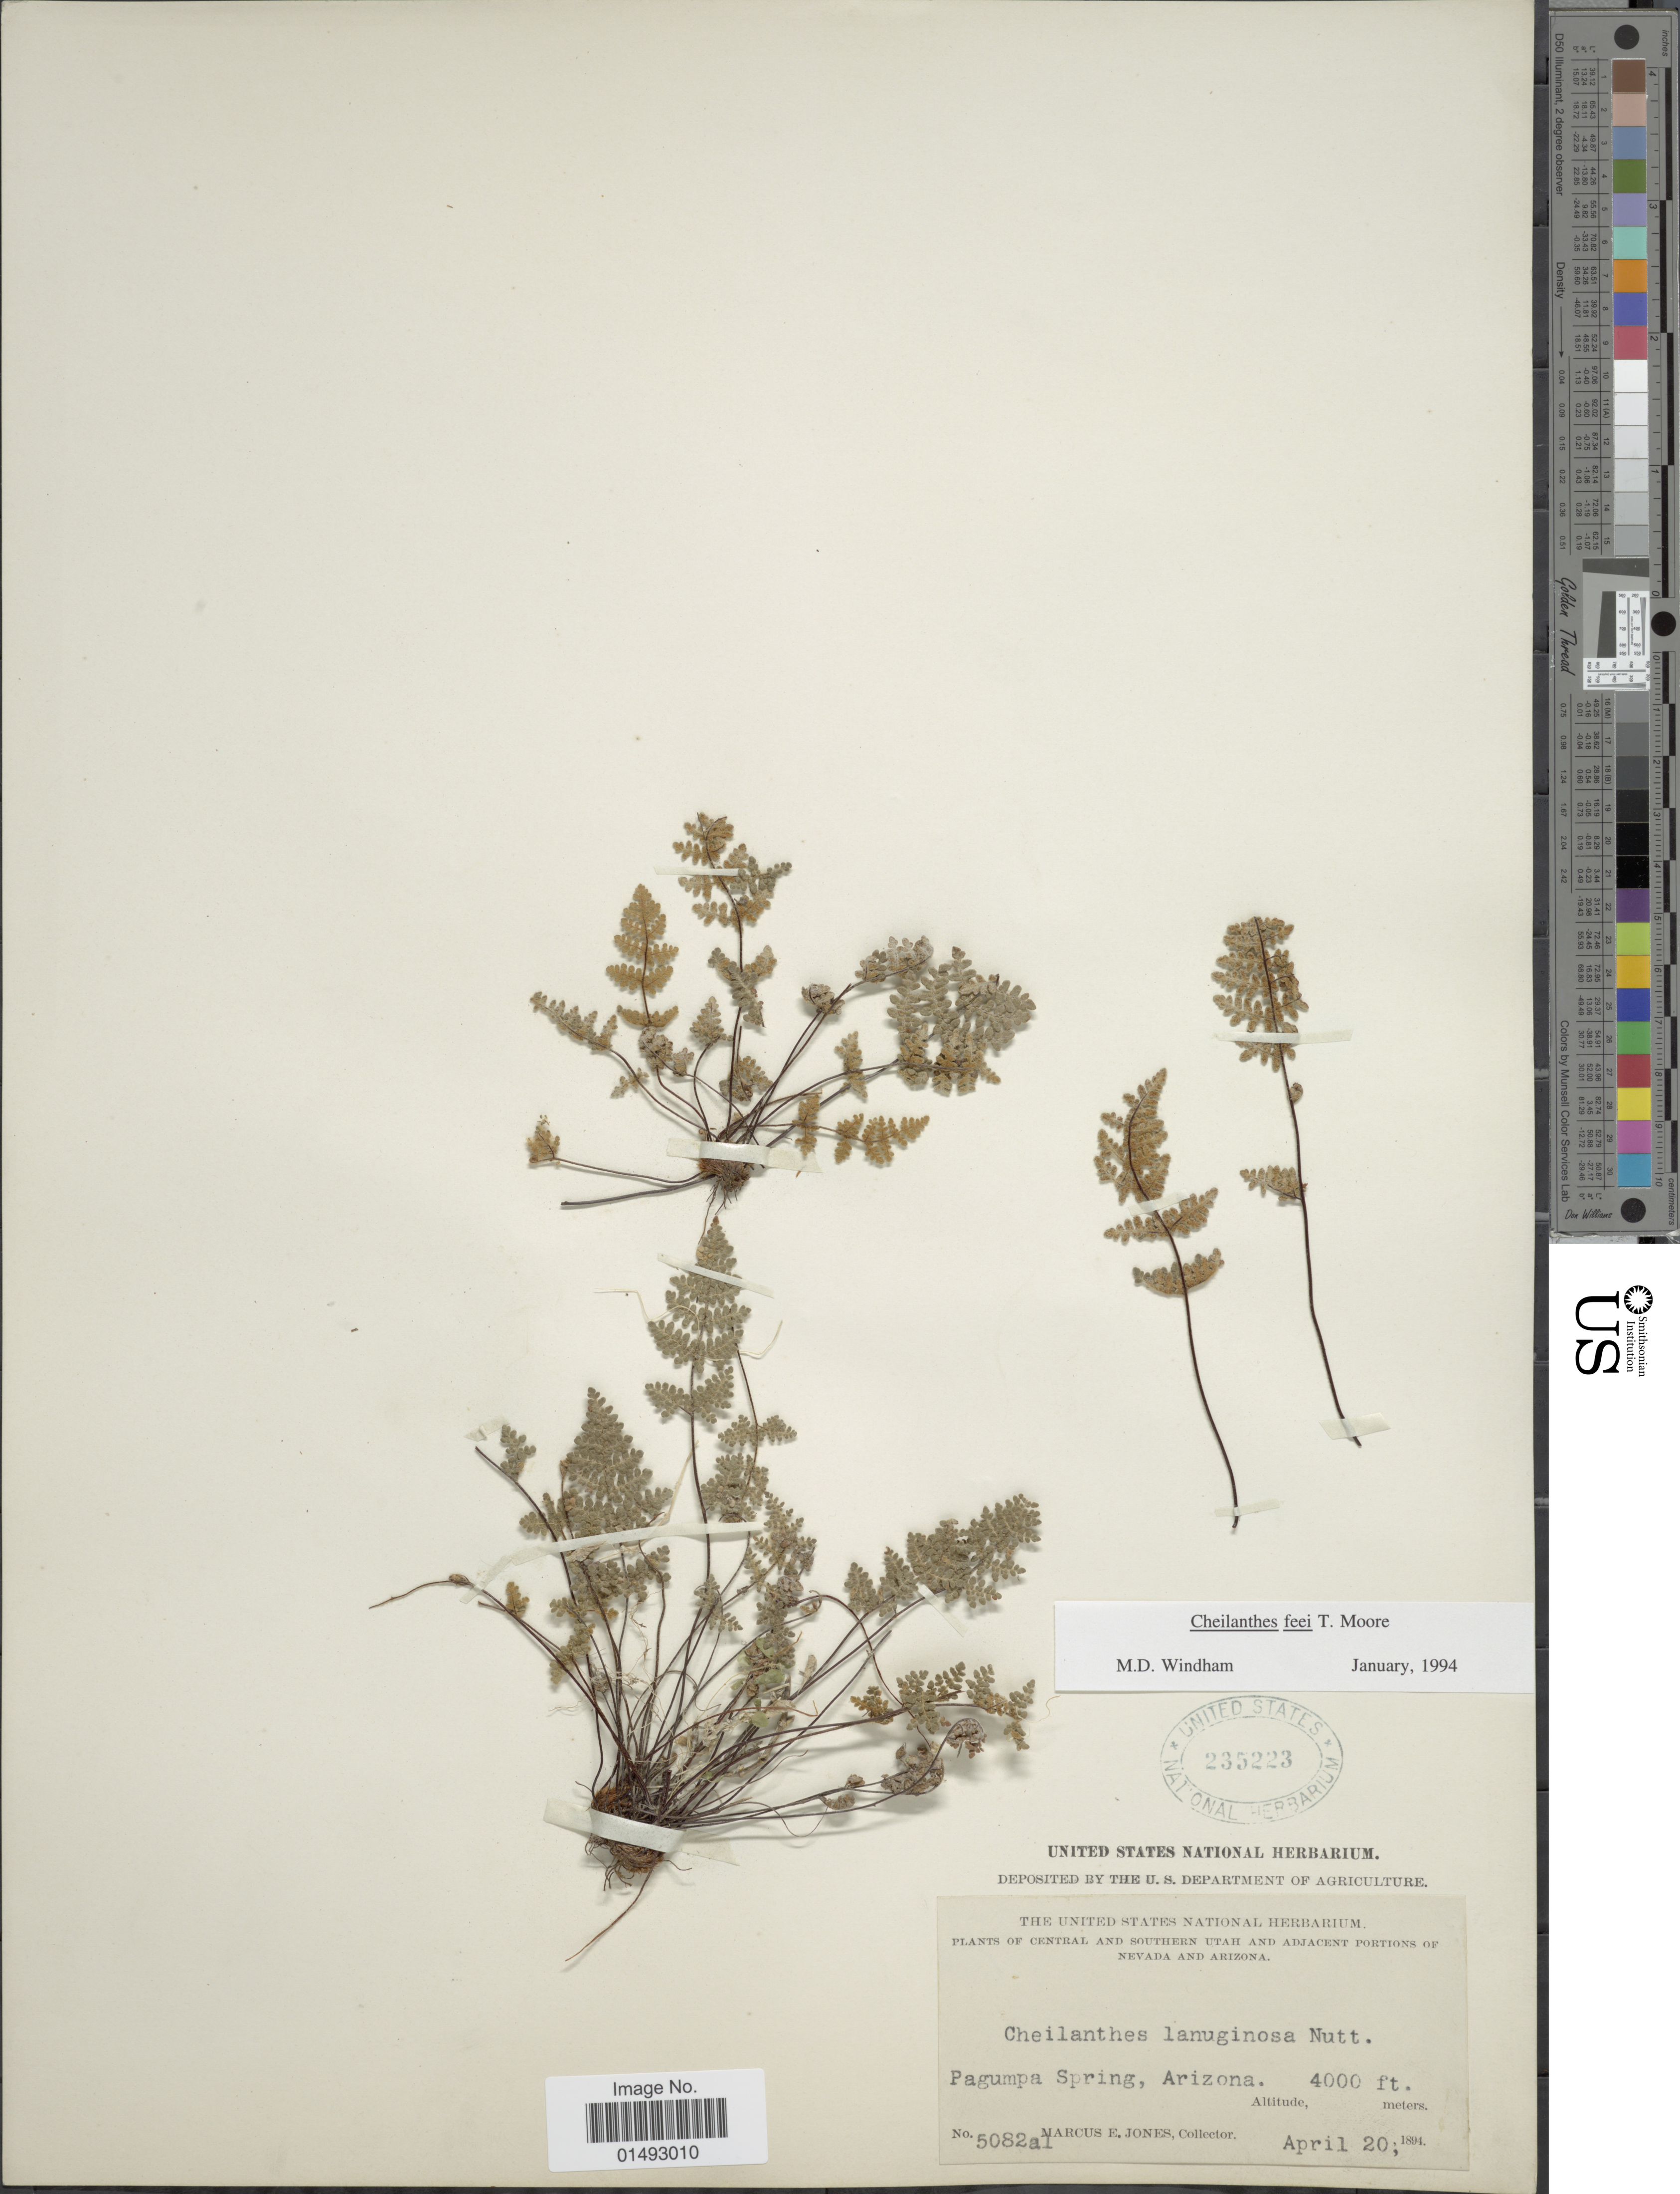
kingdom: Plantae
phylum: Tracheophyta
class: Polypodiopsida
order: Polypodiales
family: Pteridaceae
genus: Myriopteris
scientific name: Myriopteris gracilis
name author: Fée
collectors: M. E. Jones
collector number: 5082a1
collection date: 1894-04-20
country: United States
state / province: Arizona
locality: Pagumpa Spring, Arizona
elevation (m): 1219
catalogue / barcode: US 235223